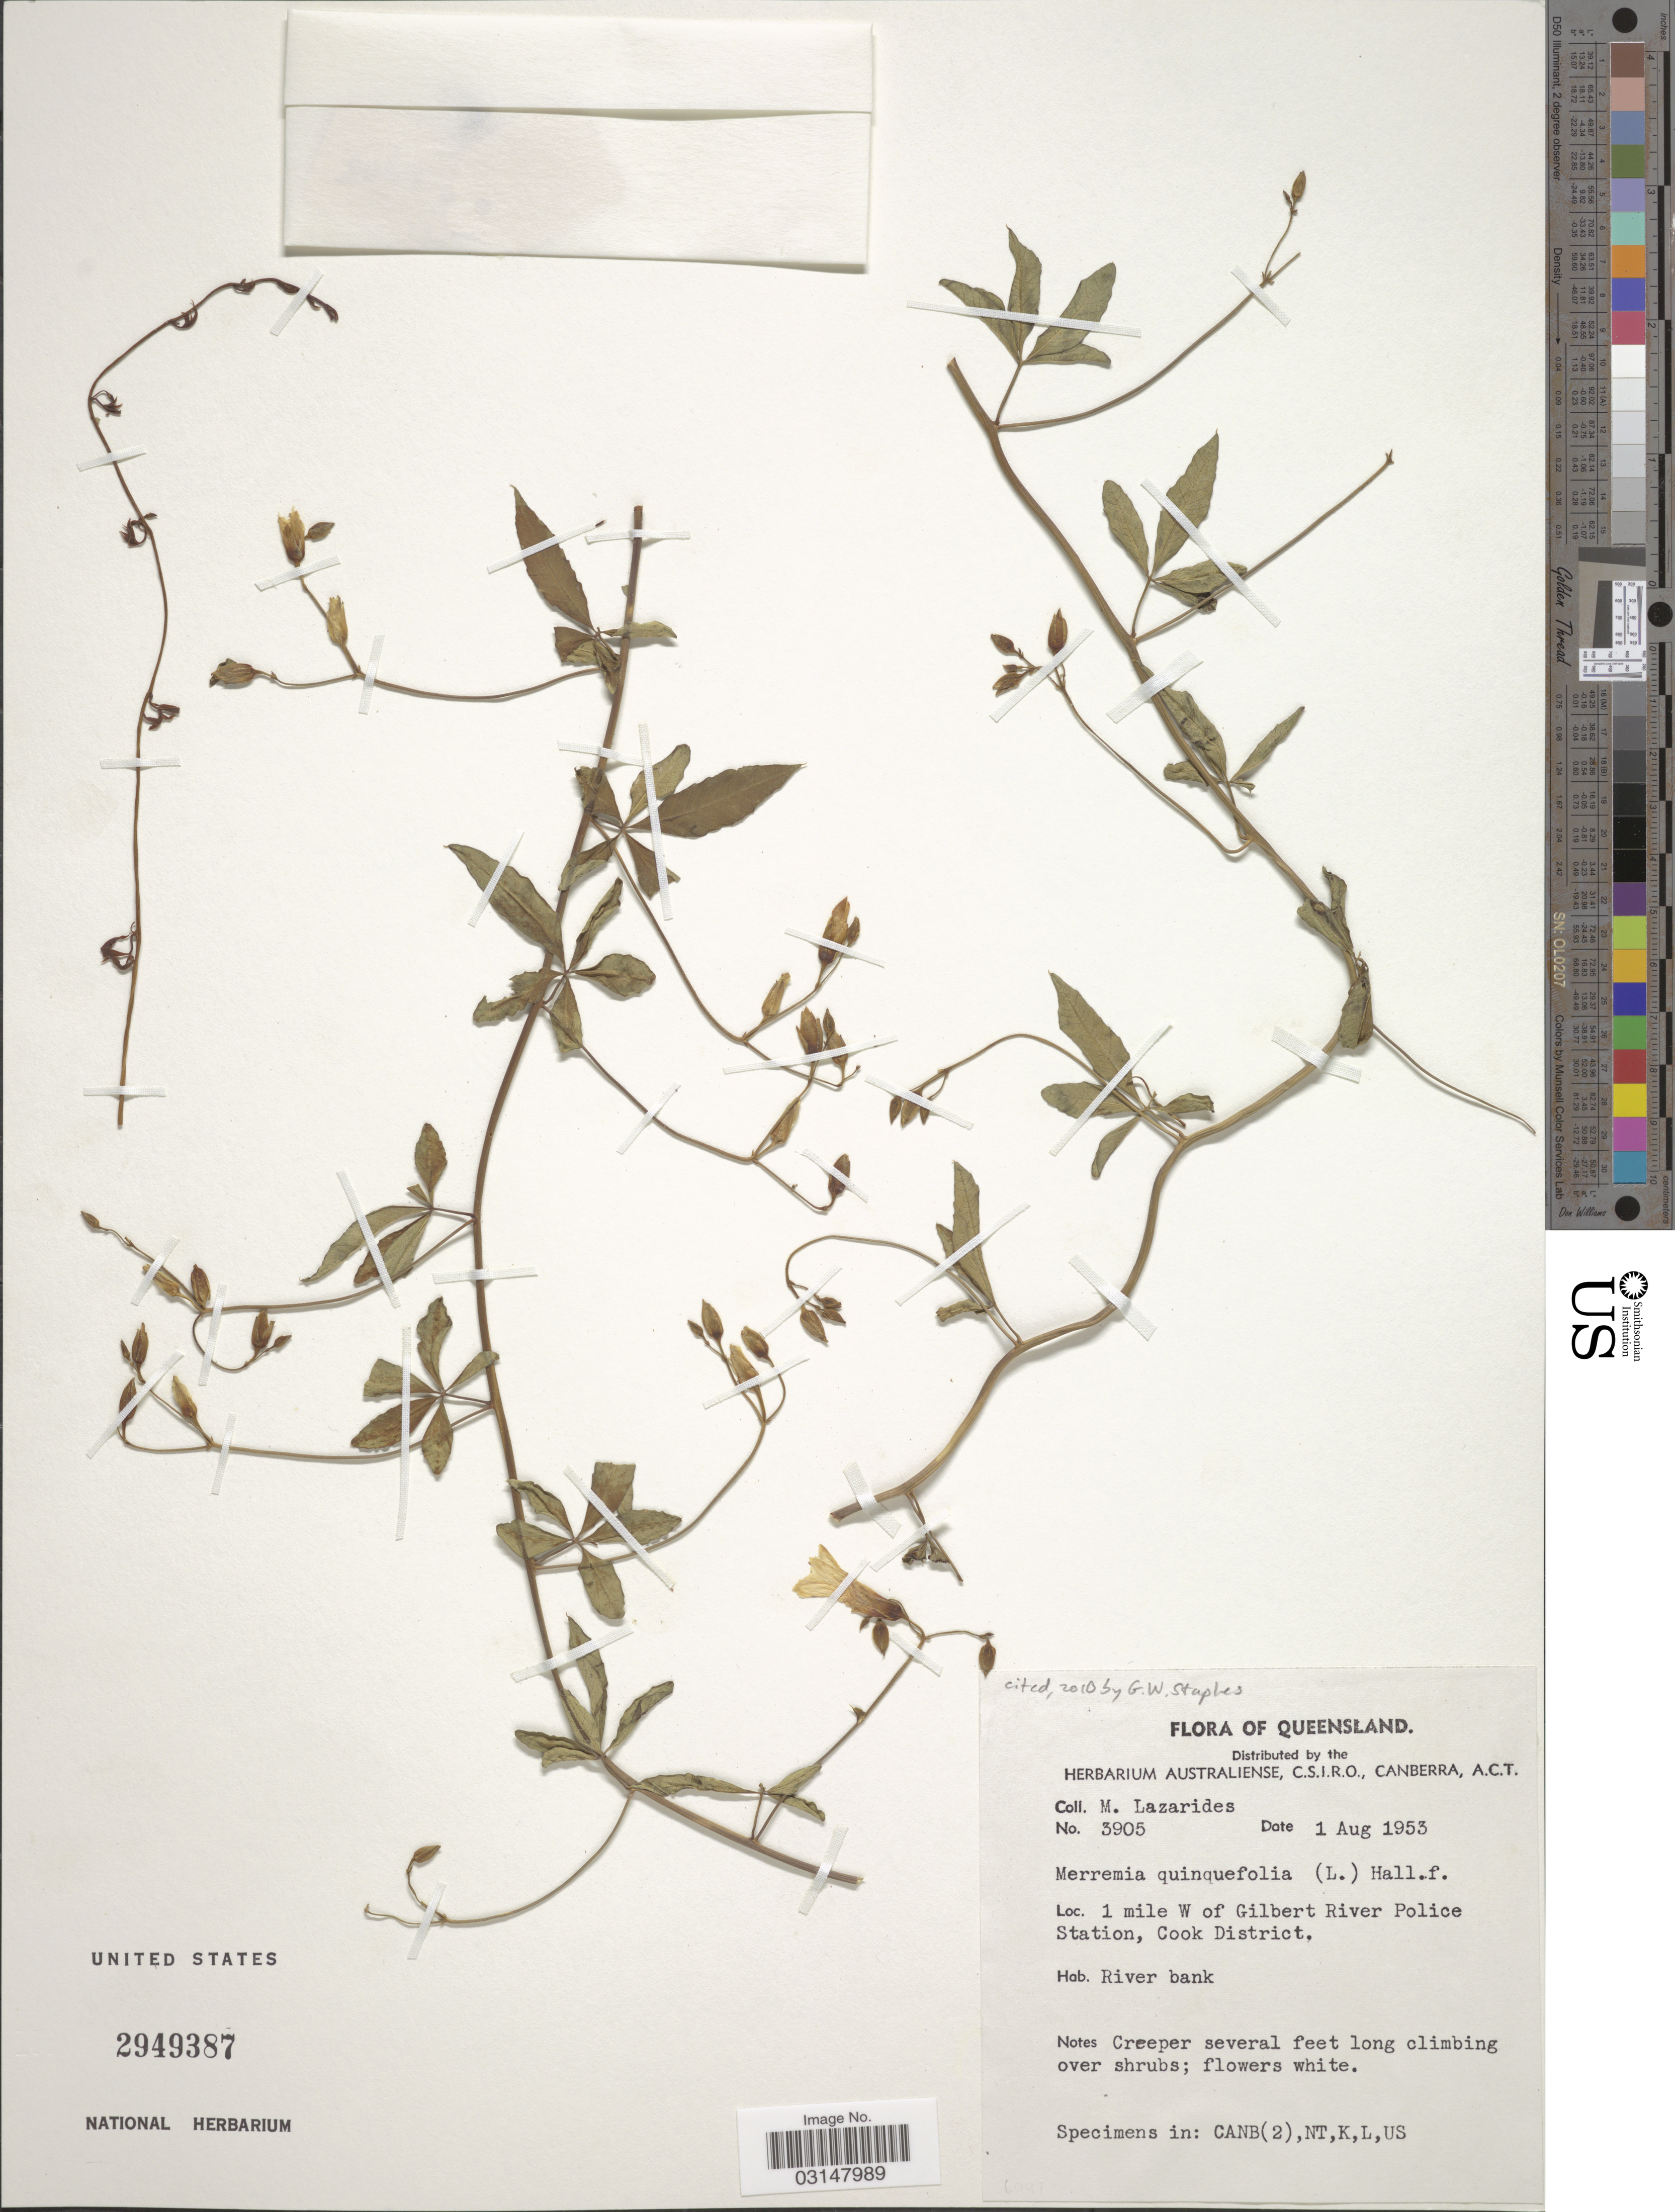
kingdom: Plantae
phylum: Tracheophyta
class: Magnoliopsida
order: Solanales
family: Convolvulaceae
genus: Distimake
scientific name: Distimake quinquefolius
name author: (L.) A. R. Simões & Staples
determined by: Strong, Mark T., (BOT), Smithsonian Institution - National Museum of Natural History (UNITED STATES)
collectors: M. Lazarides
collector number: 3905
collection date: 1953-08-01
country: Australia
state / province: Queensland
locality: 1 mile W of Gilbert River Police Station, Cook District.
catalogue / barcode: US 2949387